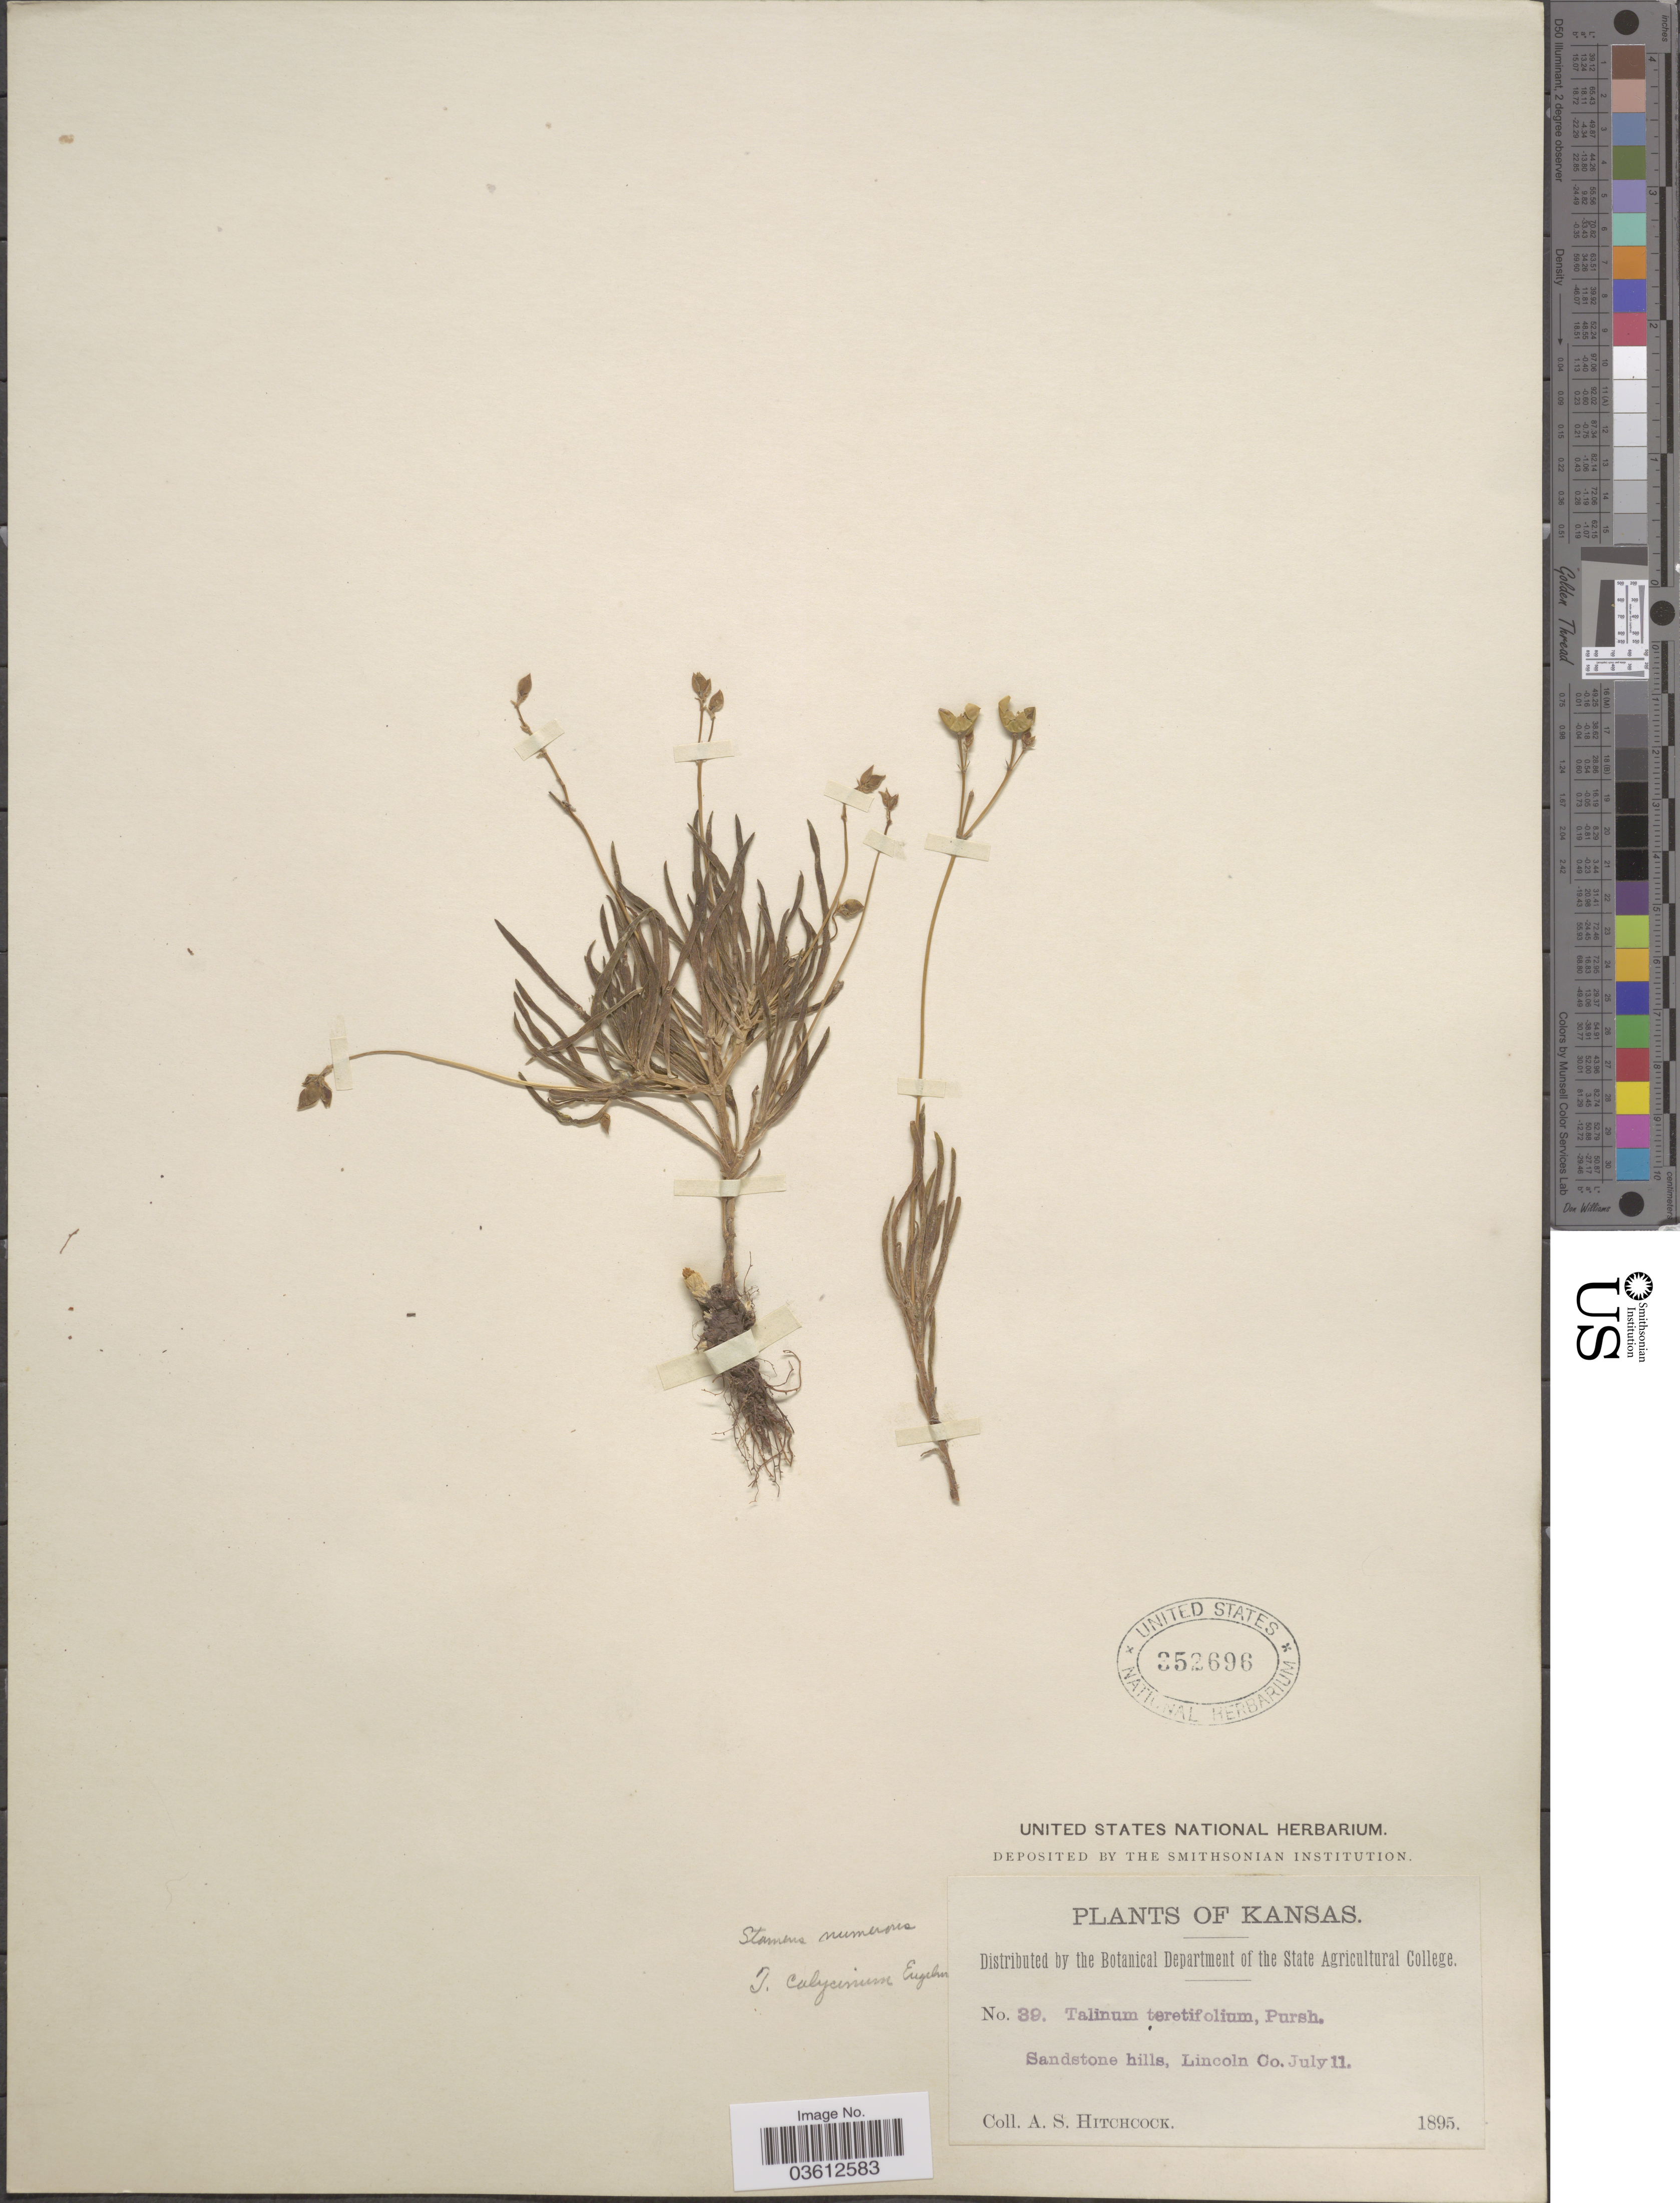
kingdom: Plantae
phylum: Tracheophyta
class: Magnoliopsida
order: Caryophyllales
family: Talinaceae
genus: Talinum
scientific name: Talinum calycinum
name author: Engelm.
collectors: A. S. Hitchcock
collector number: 39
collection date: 1895-07-11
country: United States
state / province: Kansas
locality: Lincoln Co.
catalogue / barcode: US 352696